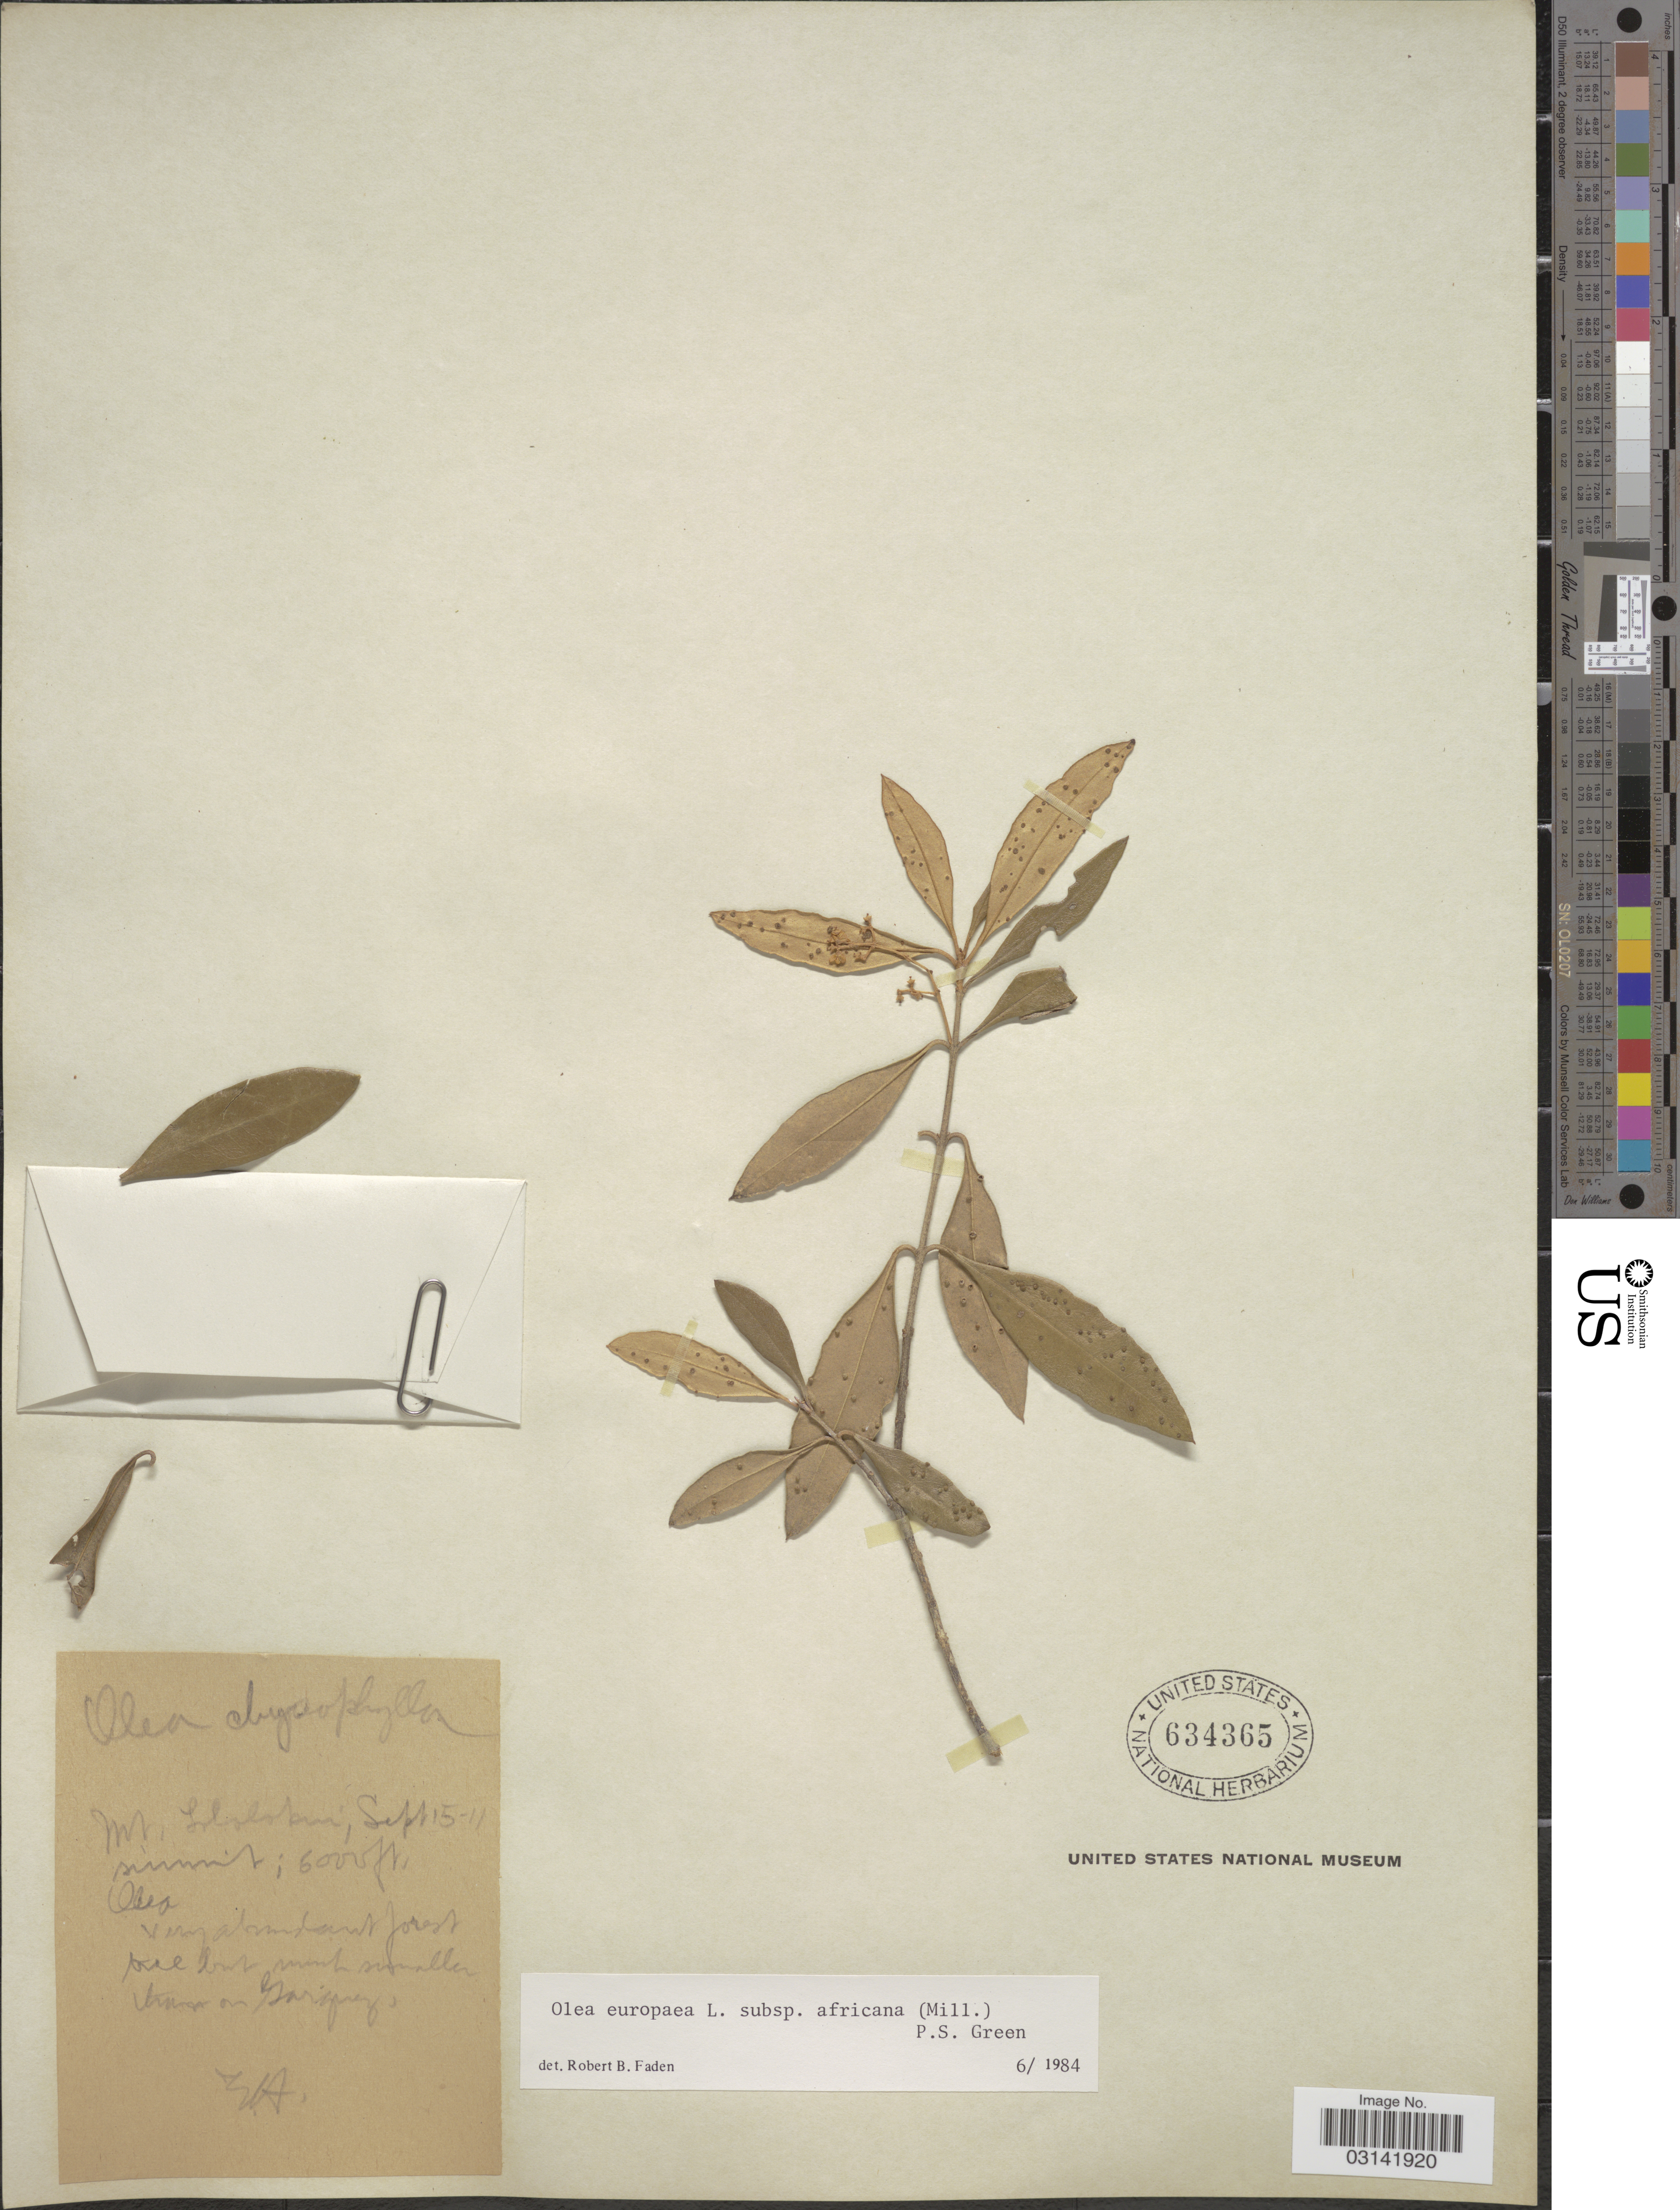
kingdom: Plantae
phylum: Tracheophyta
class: Magnoliopsida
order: Lamiales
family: Oleaceae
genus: Olea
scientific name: Olea africana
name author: Mill.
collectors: E. A.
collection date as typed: Transcribed d/m/y: 15/9/11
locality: Mt. Sololokui. [interpreted]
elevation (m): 1829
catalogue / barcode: US 634365